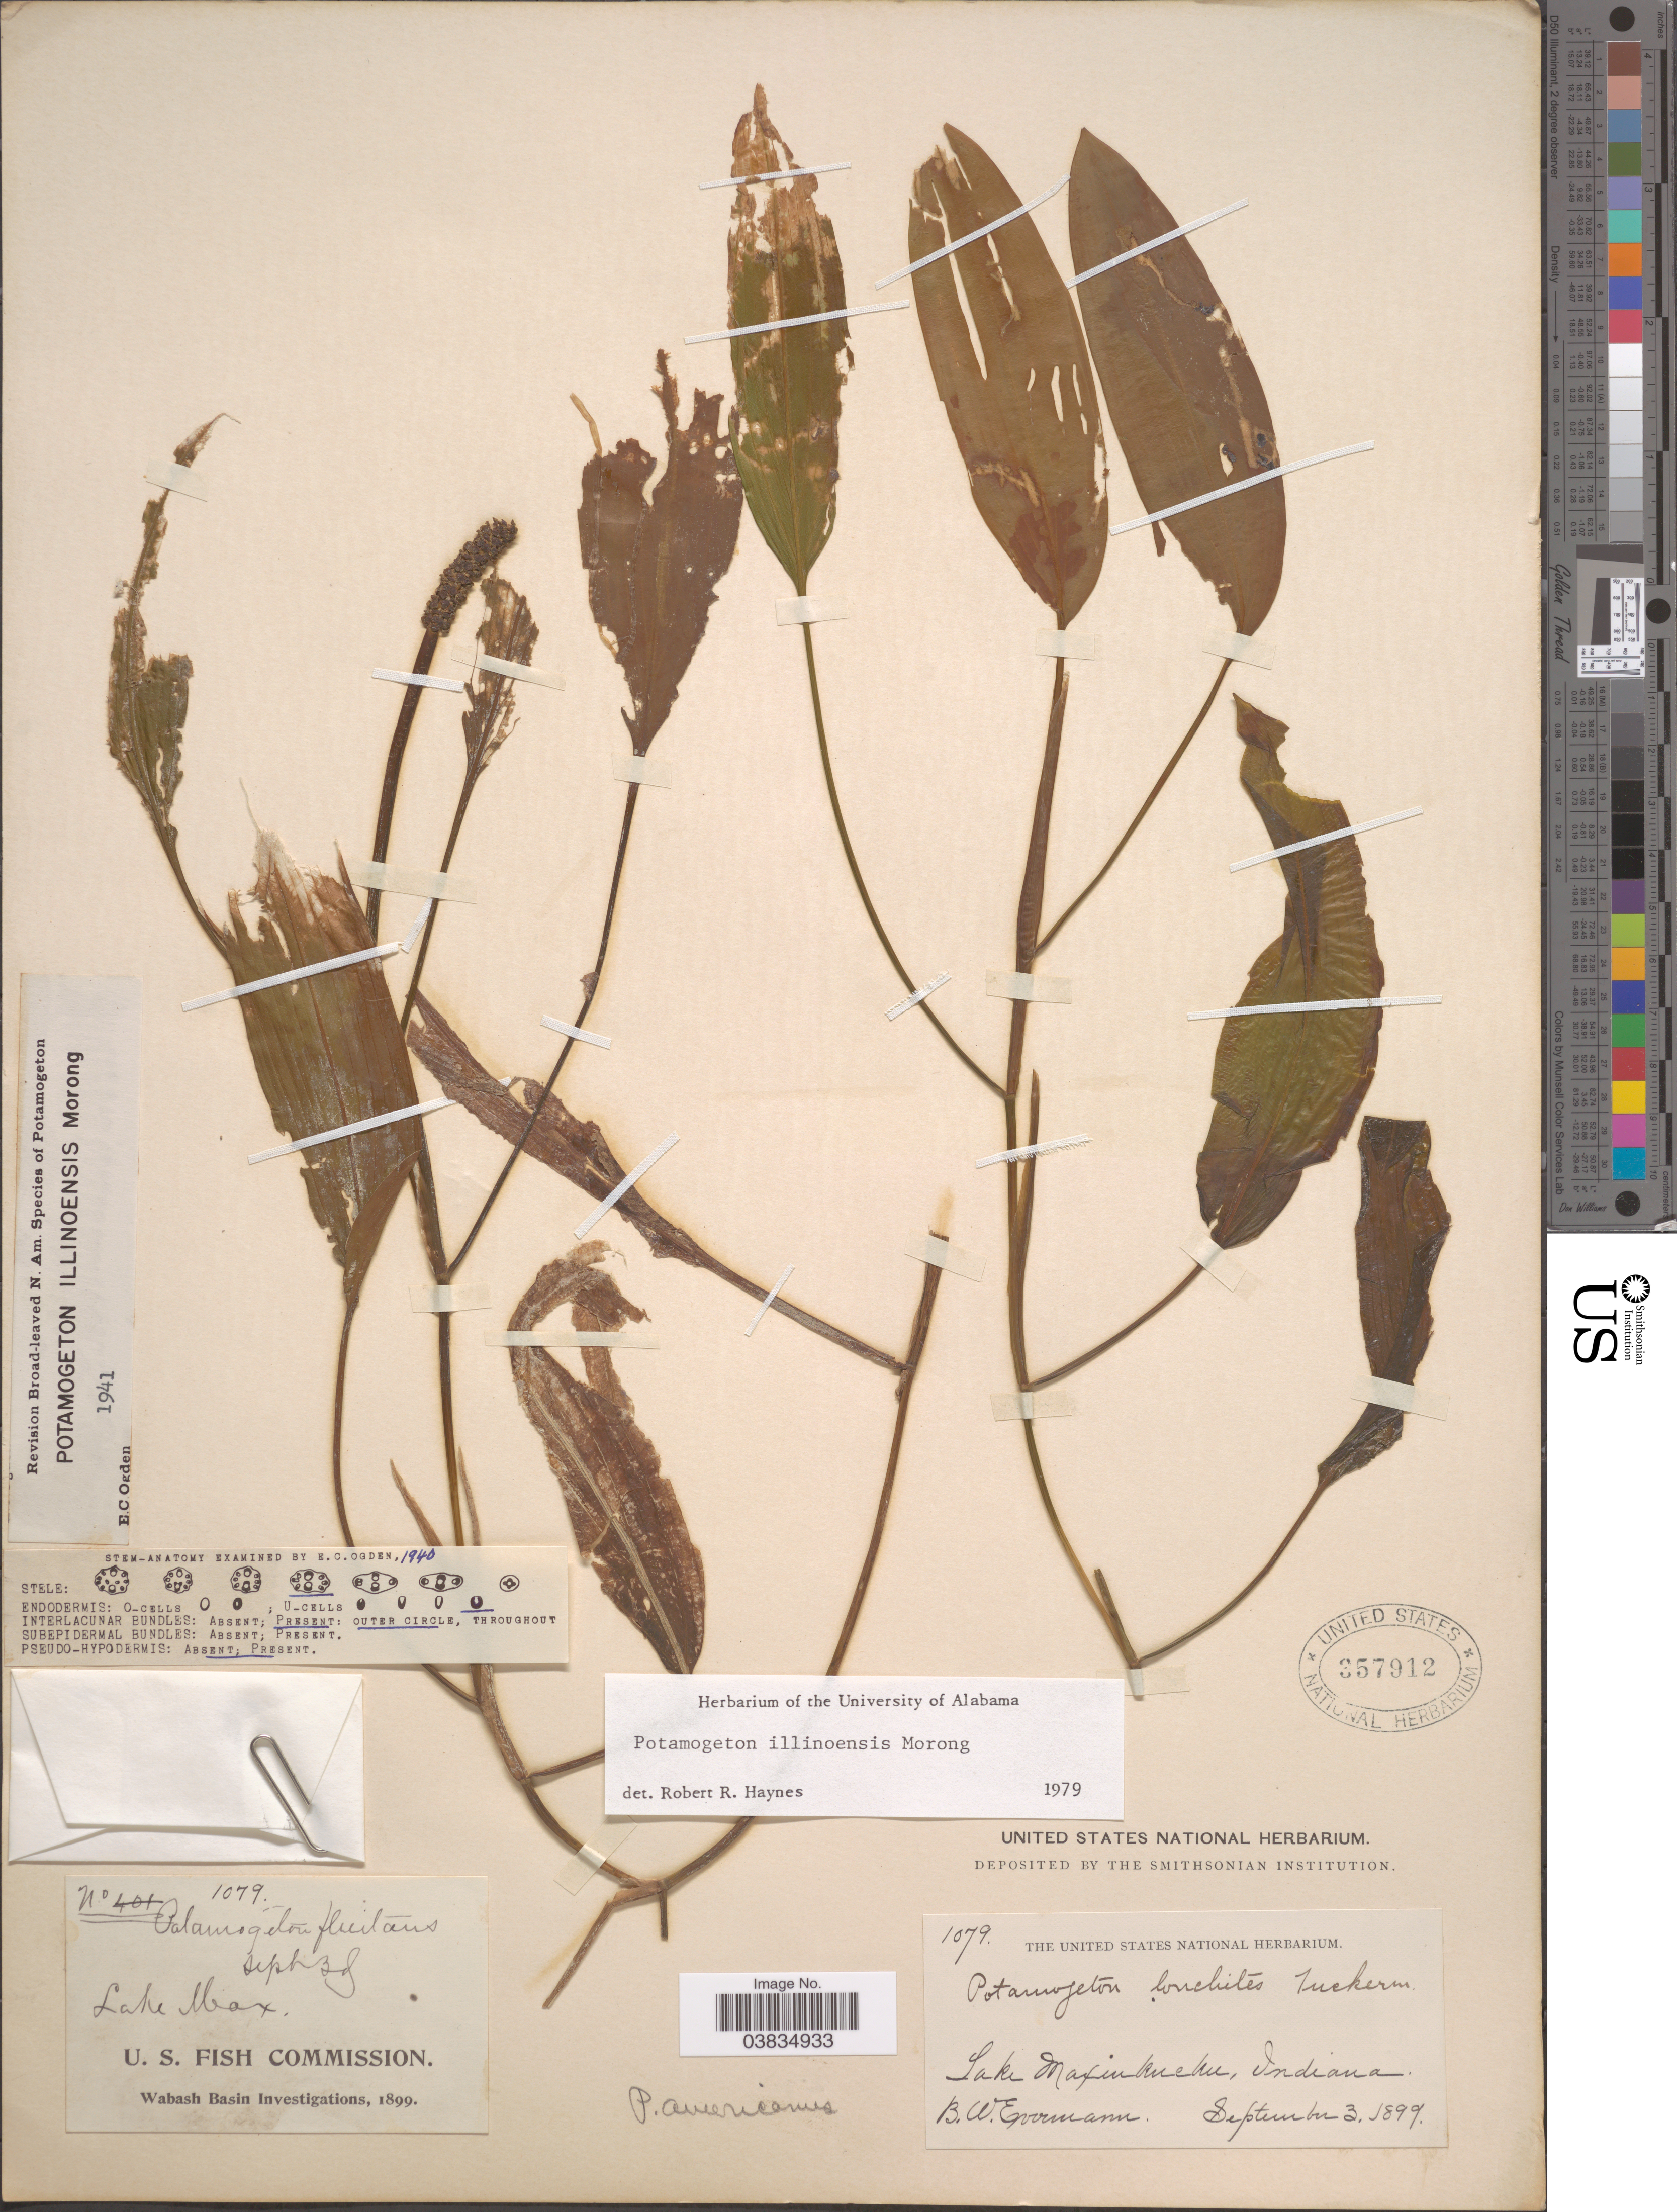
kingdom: Plantae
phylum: Tracheophyta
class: Liliopsida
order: Alismatales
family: Potamogetonaceae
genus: Potamogeton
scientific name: Potamogeton illinoensis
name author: Morong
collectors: B. W. Evermann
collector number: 1079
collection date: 1899-09-03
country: United States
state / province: Indiana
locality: Lake Maxinkuckee.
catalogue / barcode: US 357912